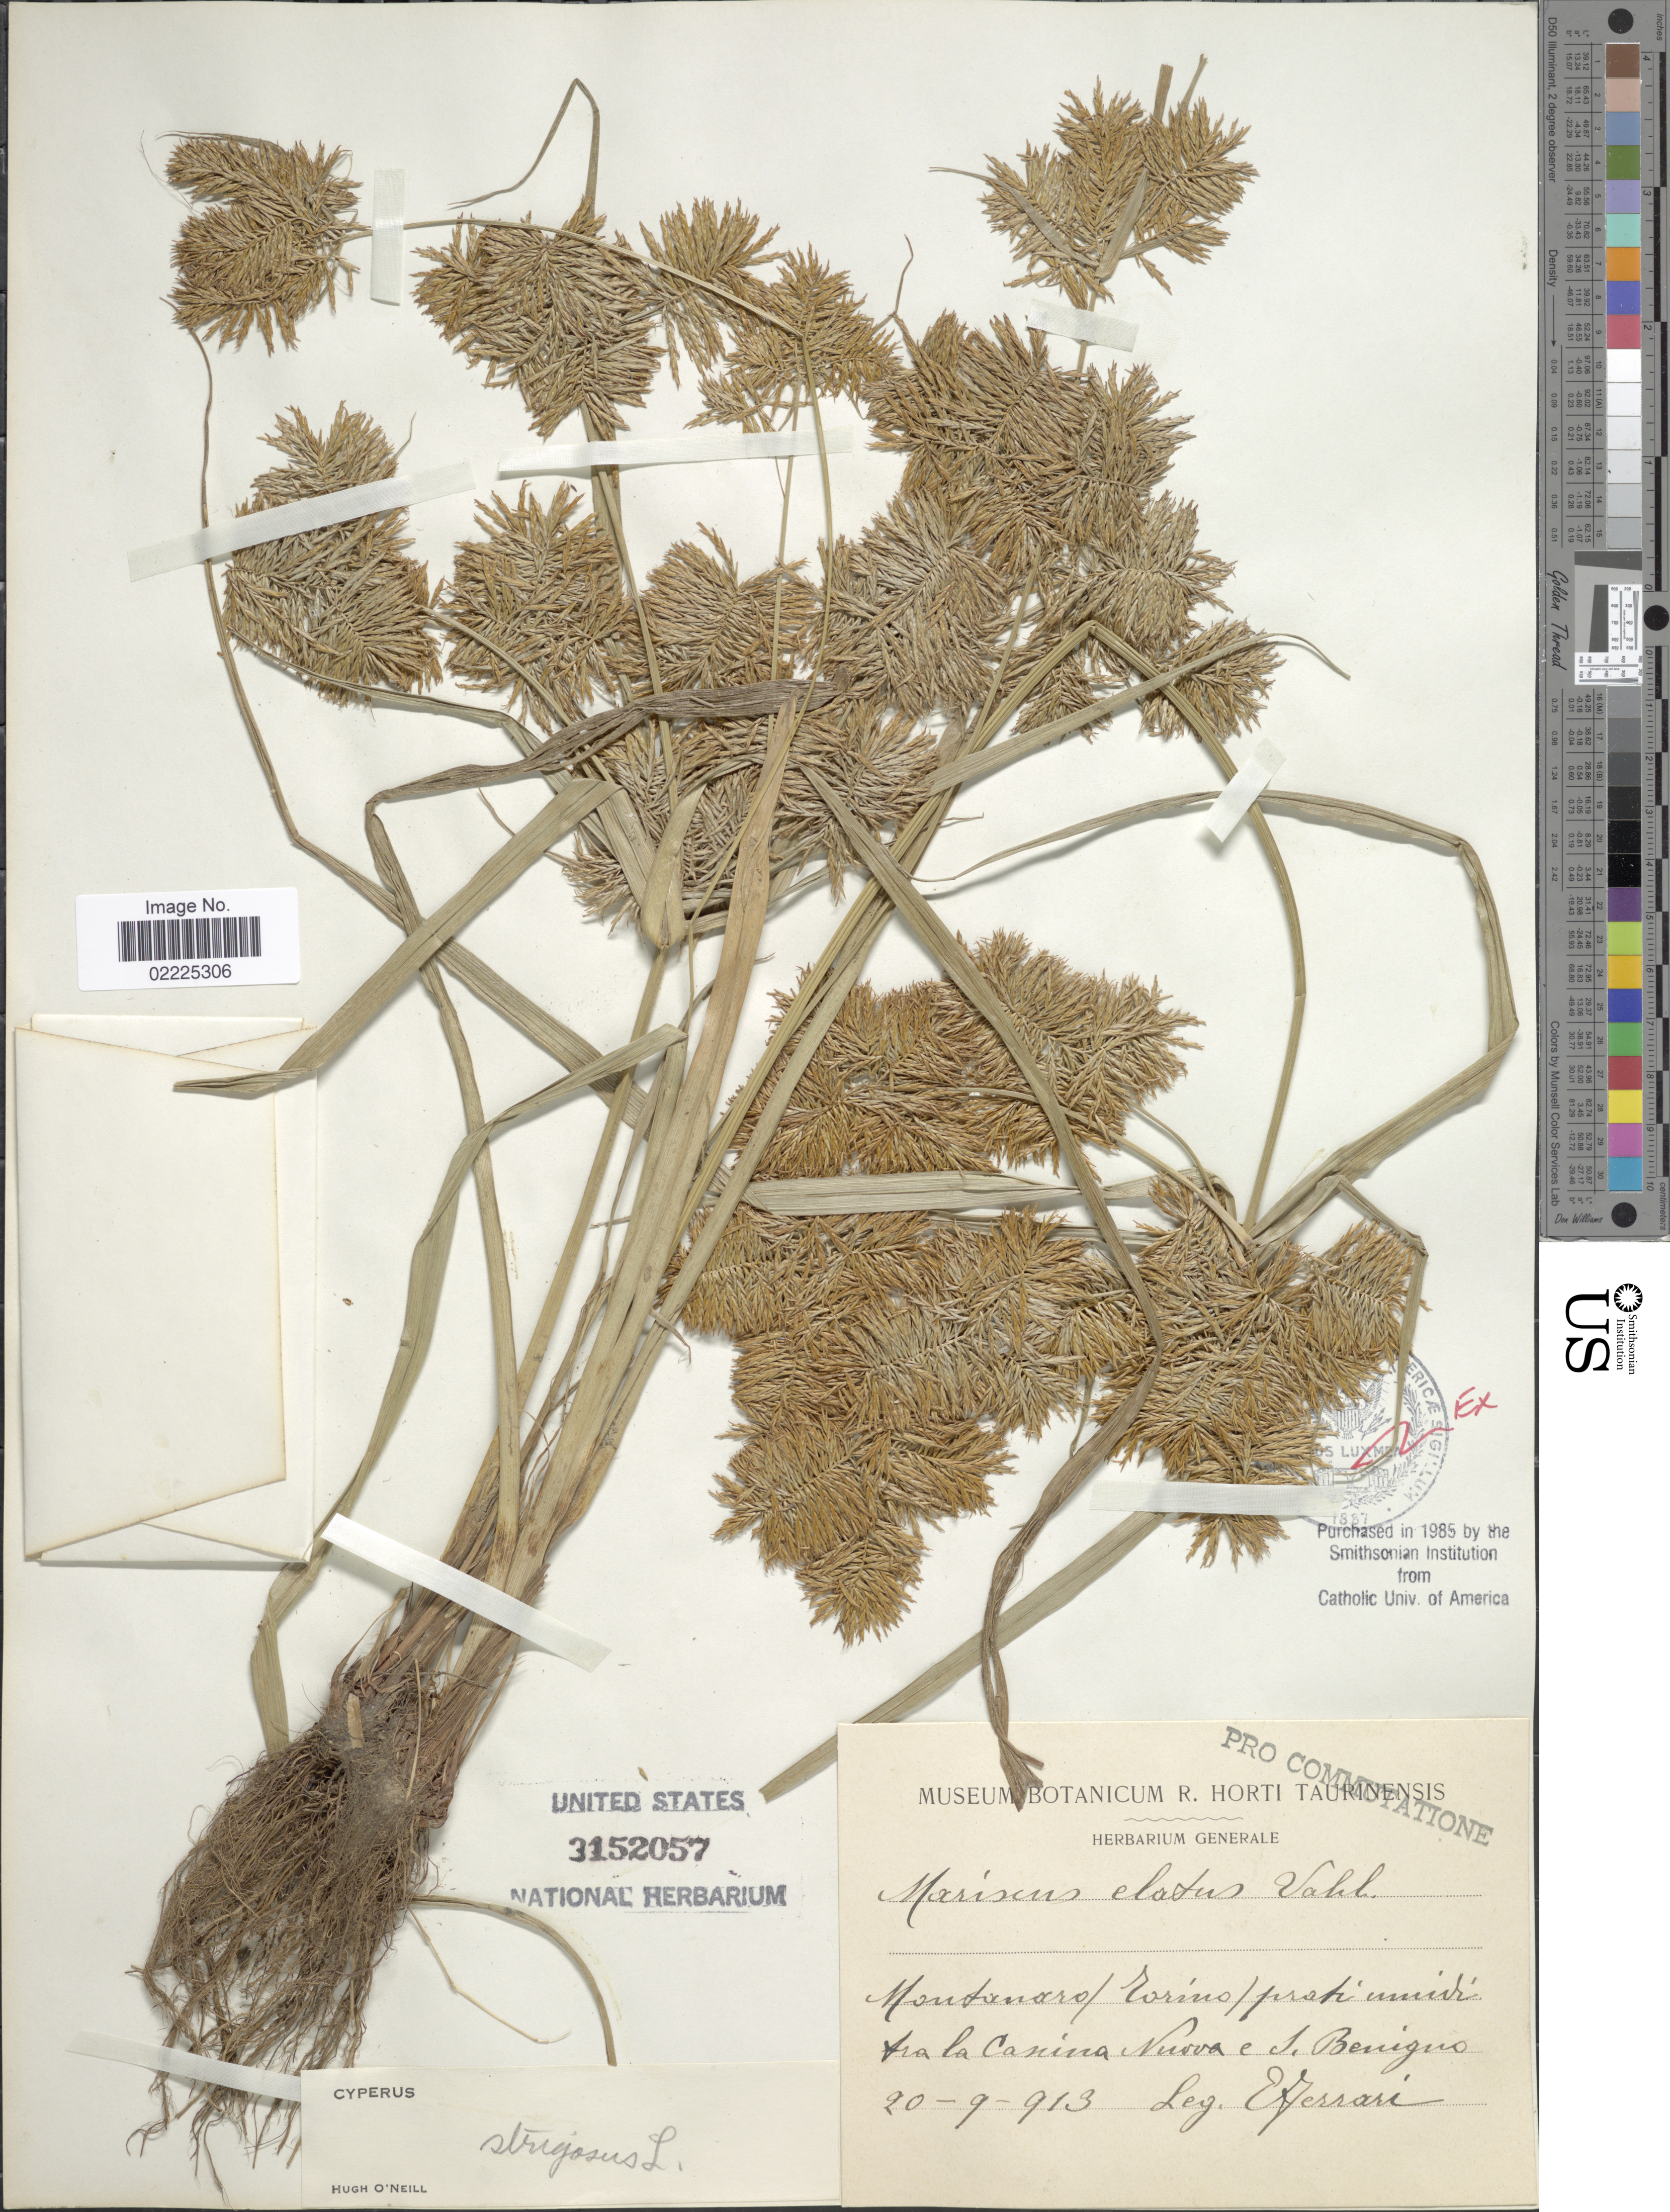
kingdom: Plantae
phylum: Tracheophyta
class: Liliopsida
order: Poales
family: Cyperaceae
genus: Cyperus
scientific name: Cyperus strigosus L.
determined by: O'Neill, Hugh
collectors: E. Ferrari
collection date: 1913-09-20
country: Italy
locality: Montanaro/Rorno/ prati umir tra la canina Nuova e.j. Benigno [interpreted]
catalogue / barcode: US 3152057